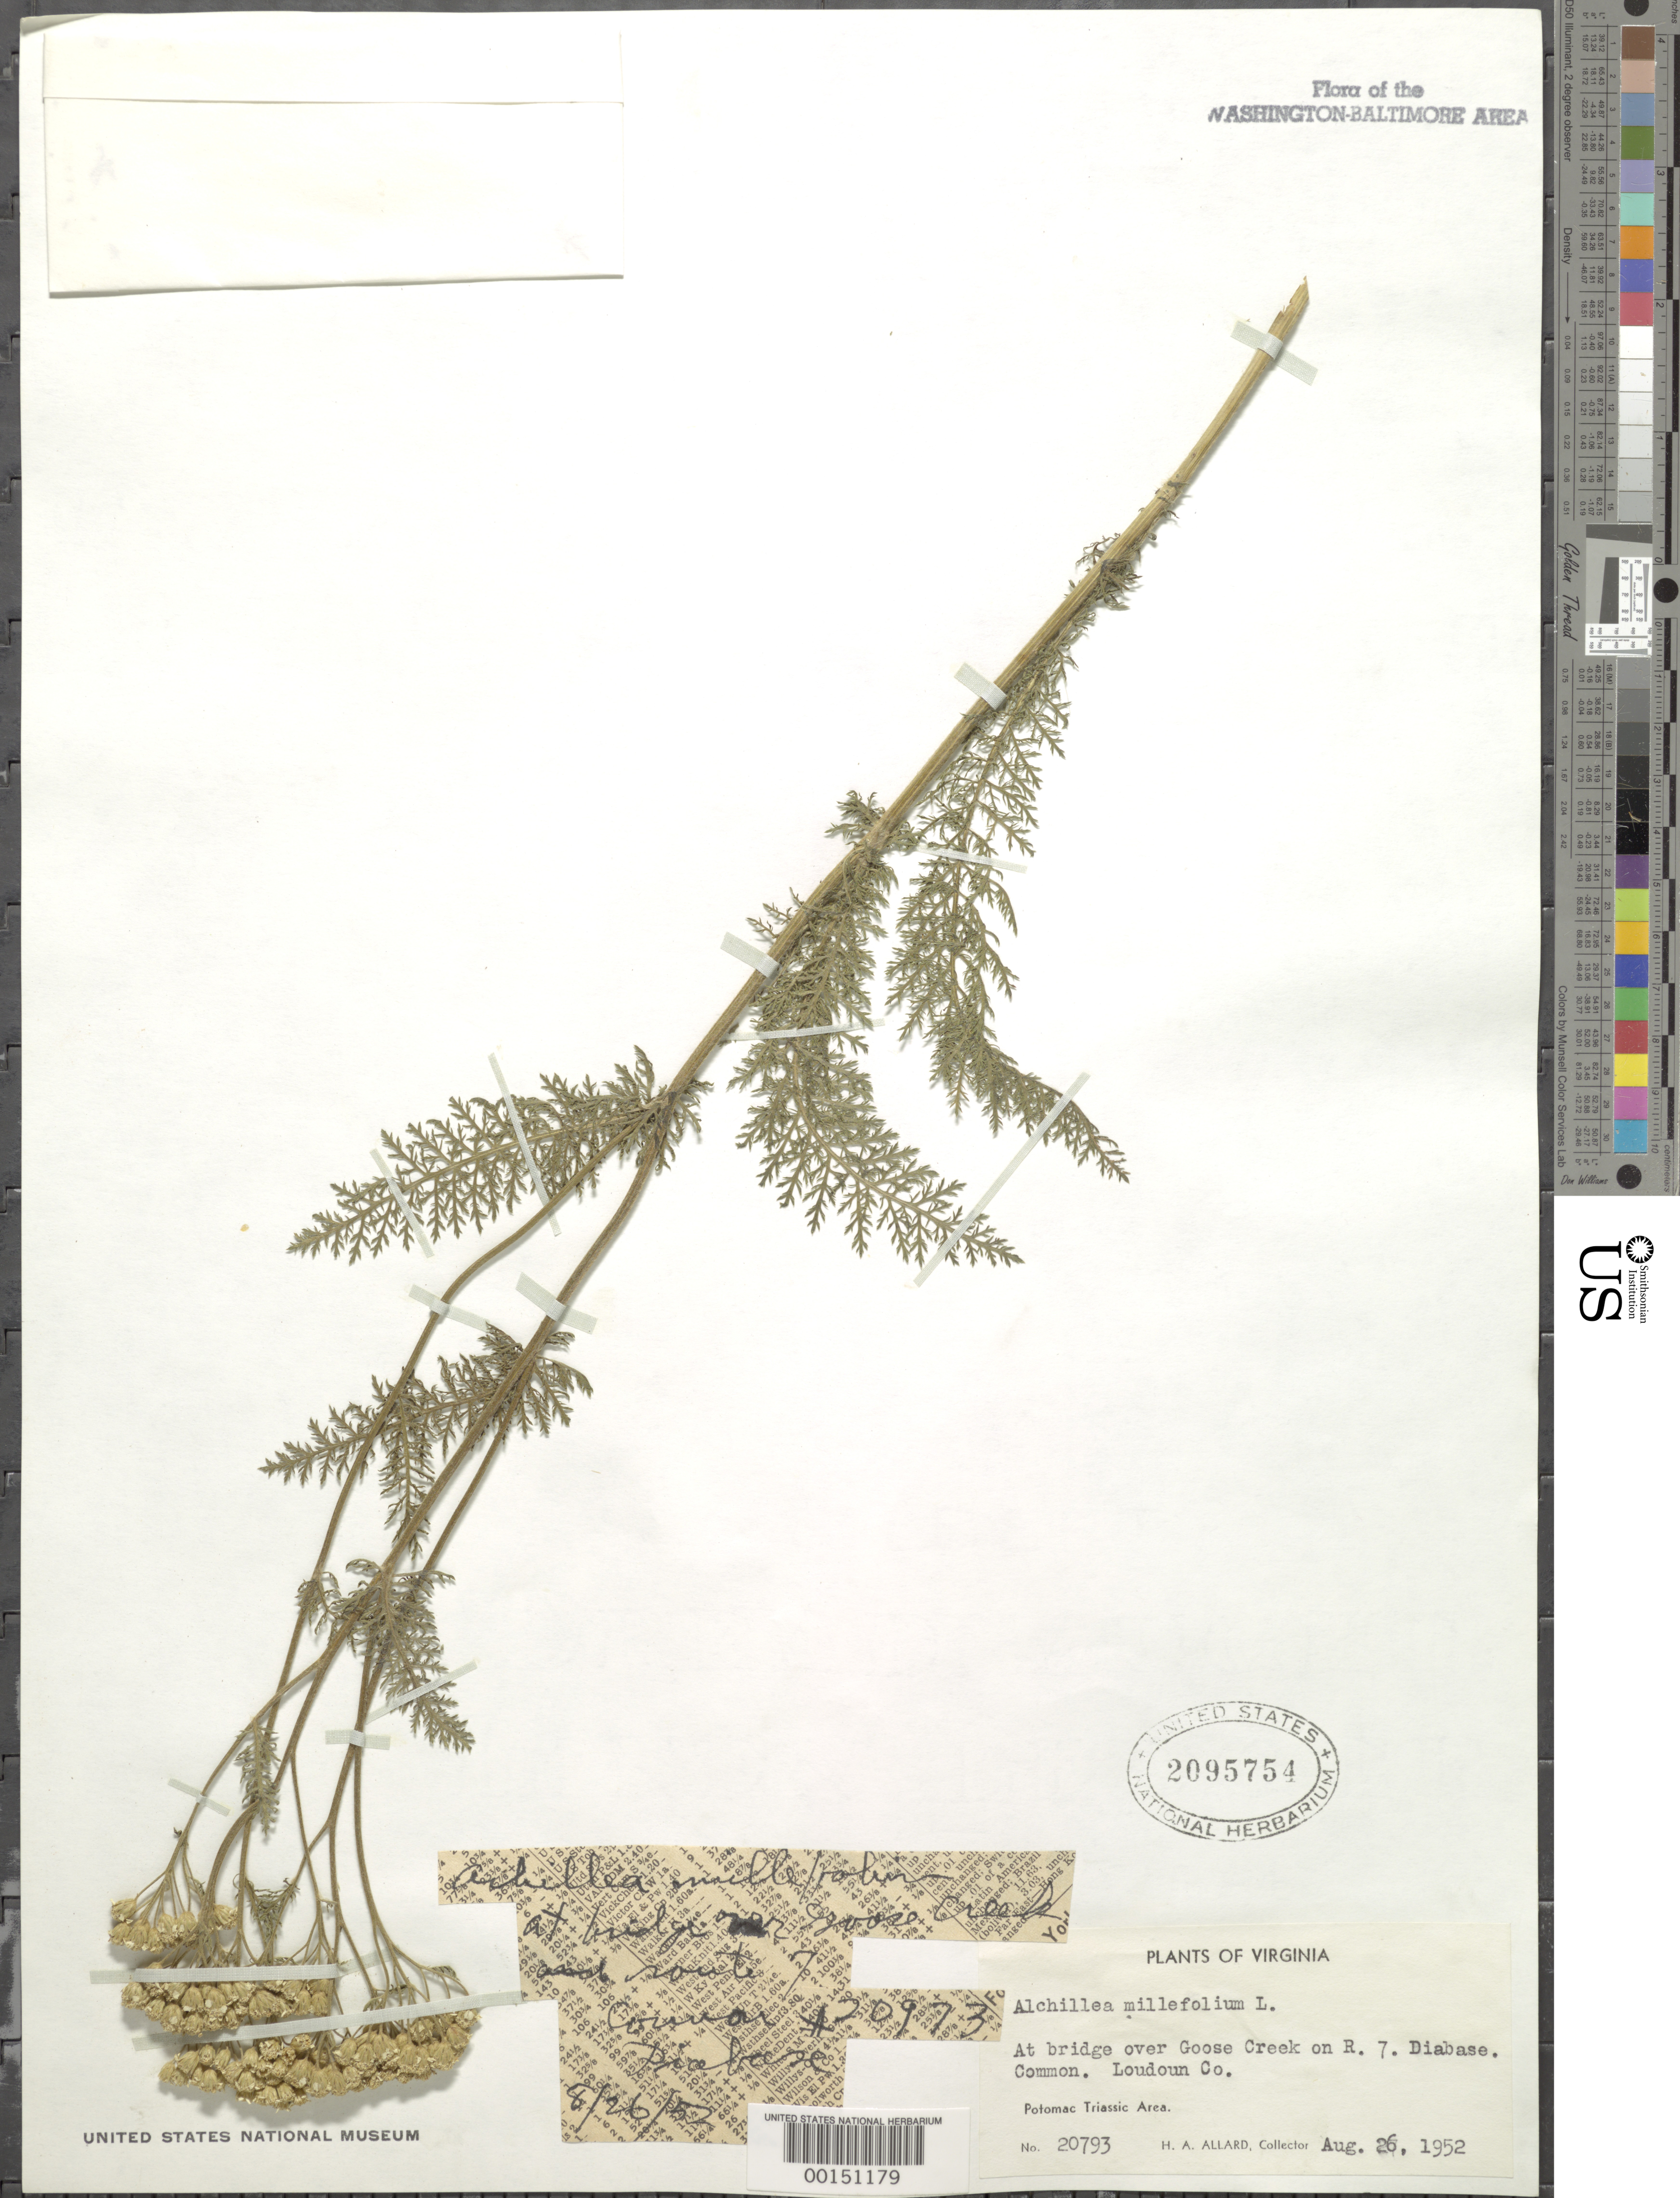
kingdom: Plantae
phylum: Tracheophyta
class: Magnoliopsida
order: Asterales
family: Asteraceae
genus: Achillea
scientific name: Achillea millefolium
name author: L.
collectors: H. A. Allard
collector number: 20793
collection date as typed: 26 Aug 1952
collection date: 1952-08-26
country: United States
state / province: Virginia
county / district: Loudoun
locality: Rt. 7 Bridge over Goose Creek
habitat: Roadside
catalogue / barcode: US 2095754